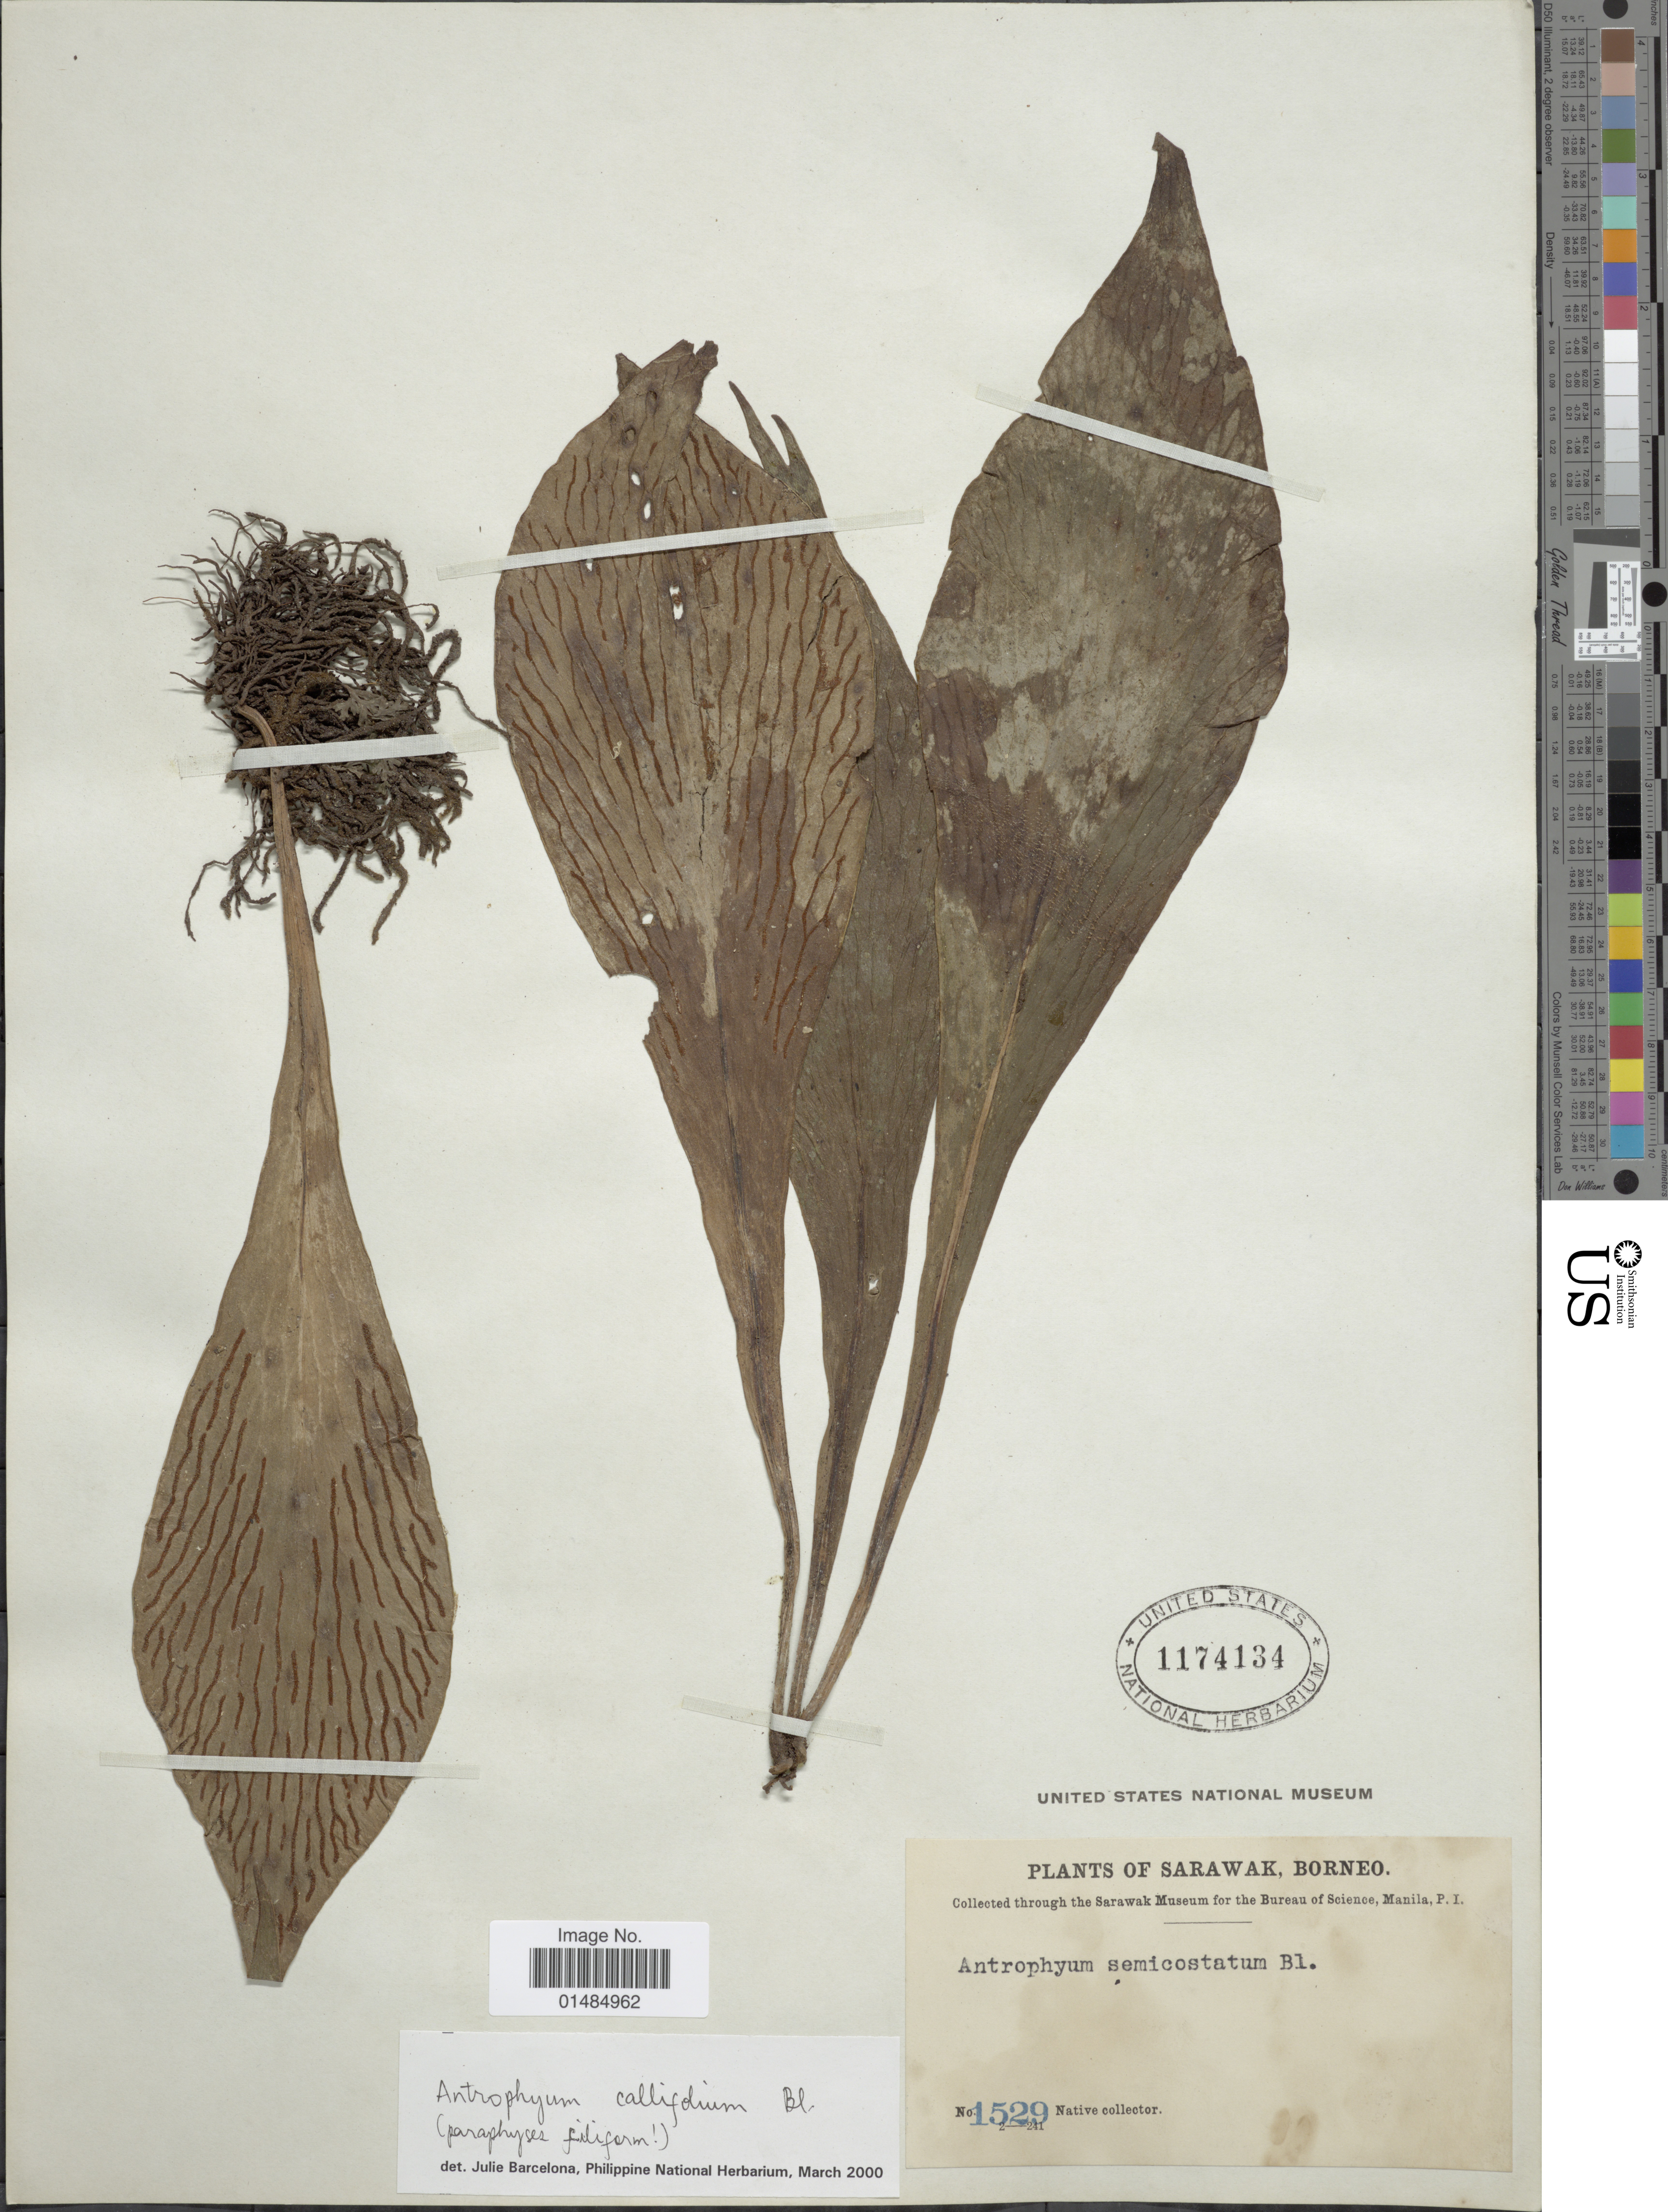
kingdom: Plantae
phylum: Tracheophyta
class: Polypodiopsida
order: Polypodiales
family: Pteridaceae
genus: Antrophyum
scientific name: Antrophyum semicostatum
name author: Blume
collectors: Native collector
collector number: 1529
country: Malaysia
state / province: Sarawak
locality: Sarawak, Borneo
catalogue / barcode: US 1174134